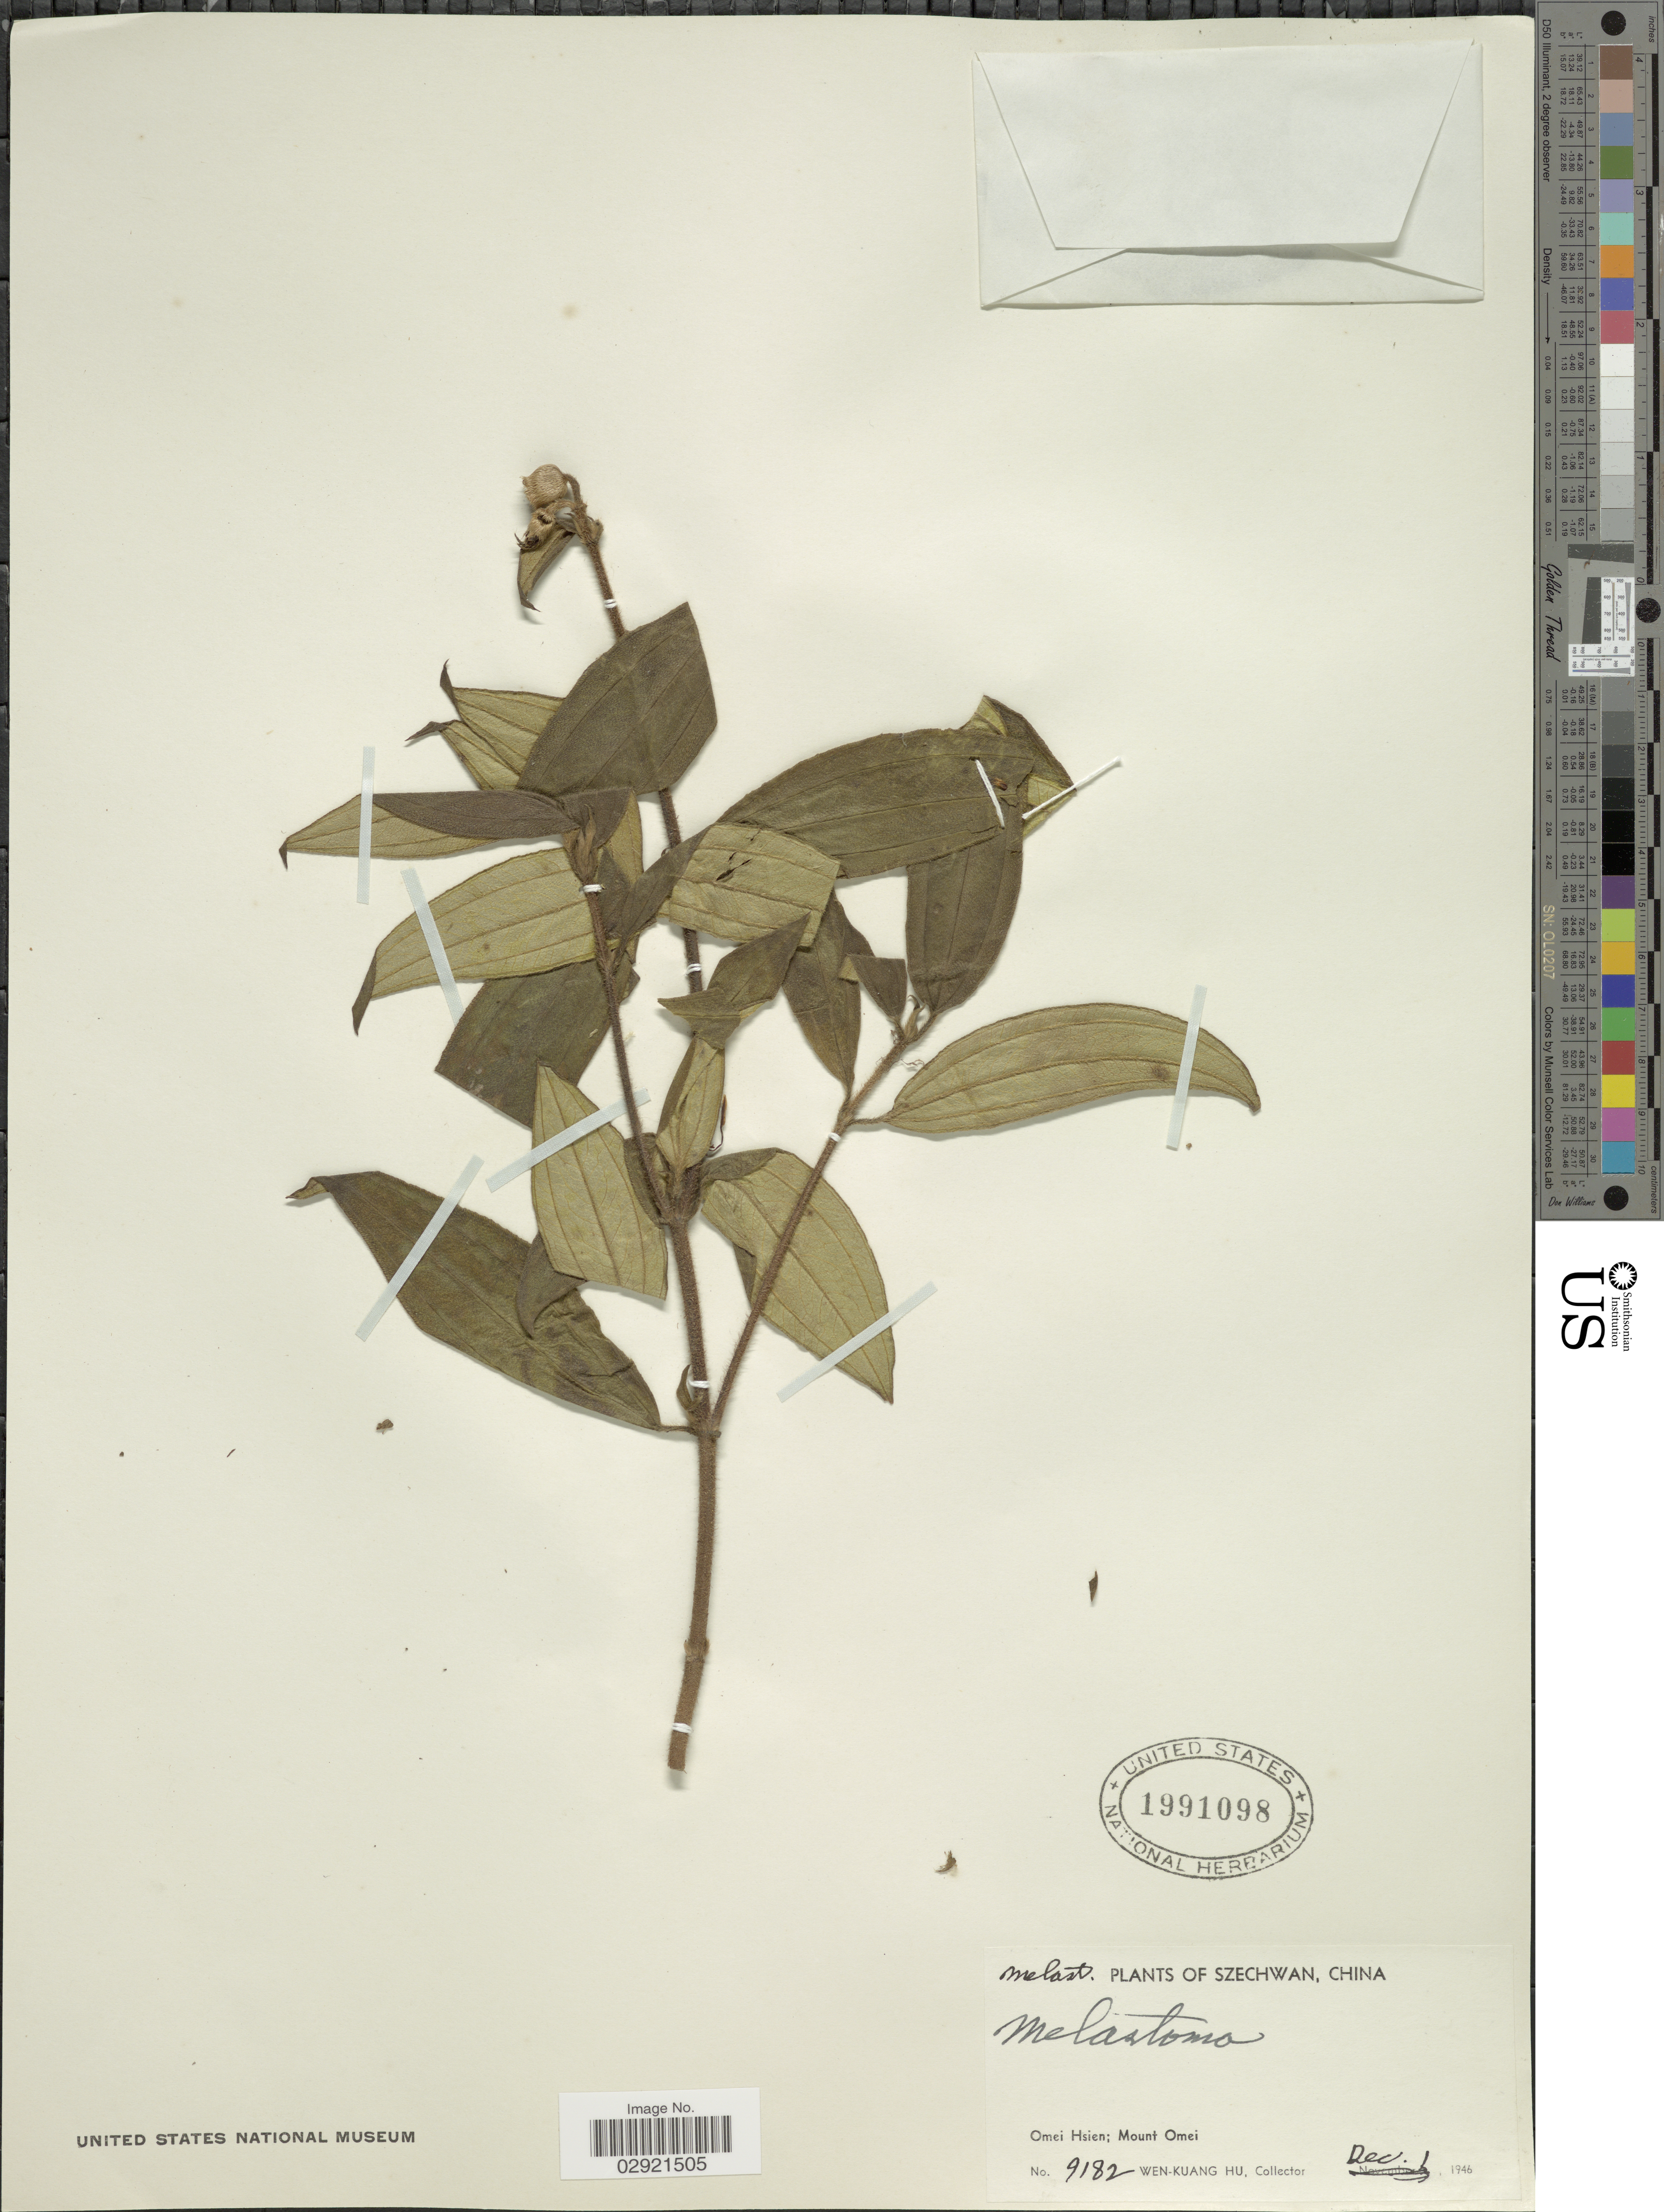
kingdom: Plantae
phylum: Tracheophyta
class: Magnoliopsida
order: Myrtales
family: Melastomataceae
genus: Melastoma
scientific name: Melastoma sp.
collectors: W. K. Hu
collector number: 9182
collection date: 1946-12-01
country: China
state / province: Sichuan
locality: Szechwan. Omei Hsien; Mount Omei.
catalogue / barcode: US 1991098